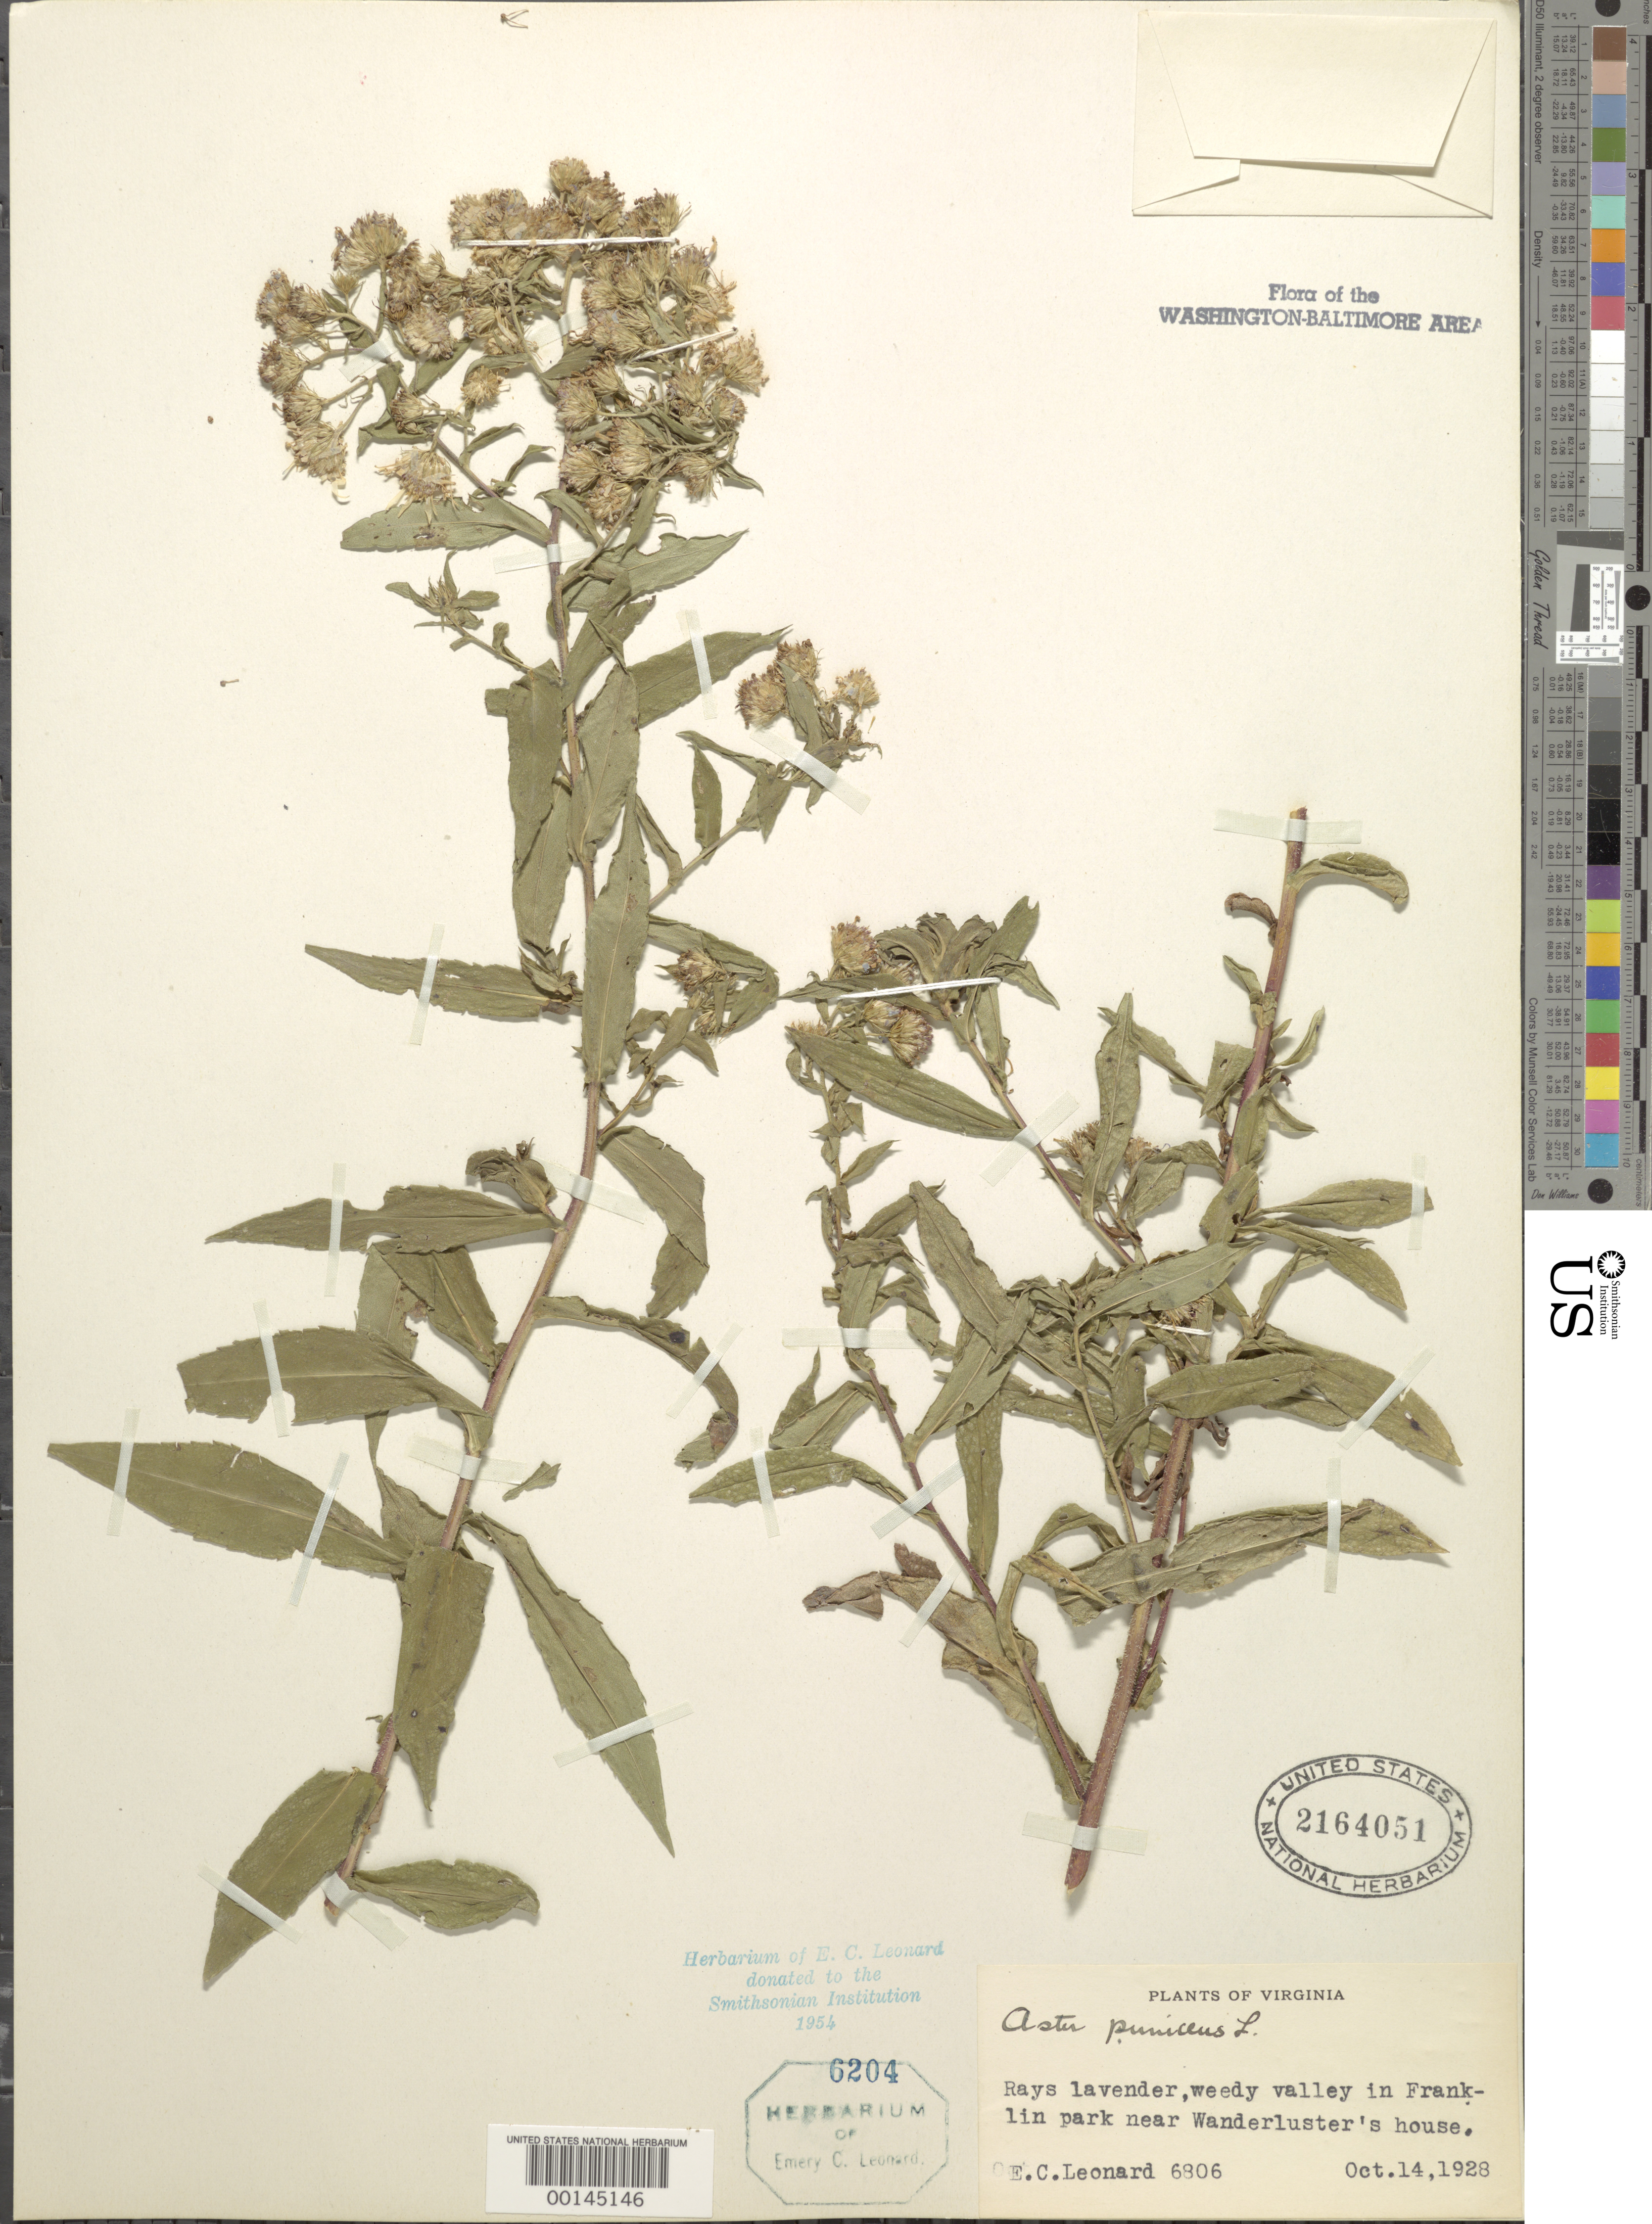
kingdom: Plantae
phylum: Tracheophyta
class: Magnoliopsida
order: Asterales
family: Asteraceae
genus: Symphyotrichum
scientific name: Symphyotrichum puniceum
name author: (L.) Á. Löve & D. Löve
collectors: E. C. Leonard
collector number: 6806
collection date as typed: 14 Oct 1928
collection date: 1928-10-14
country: United States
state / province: Virginia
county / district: Fairfax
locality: Franklin Park Wanderlusters House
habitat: Weedy valley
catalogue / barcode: US 2164051